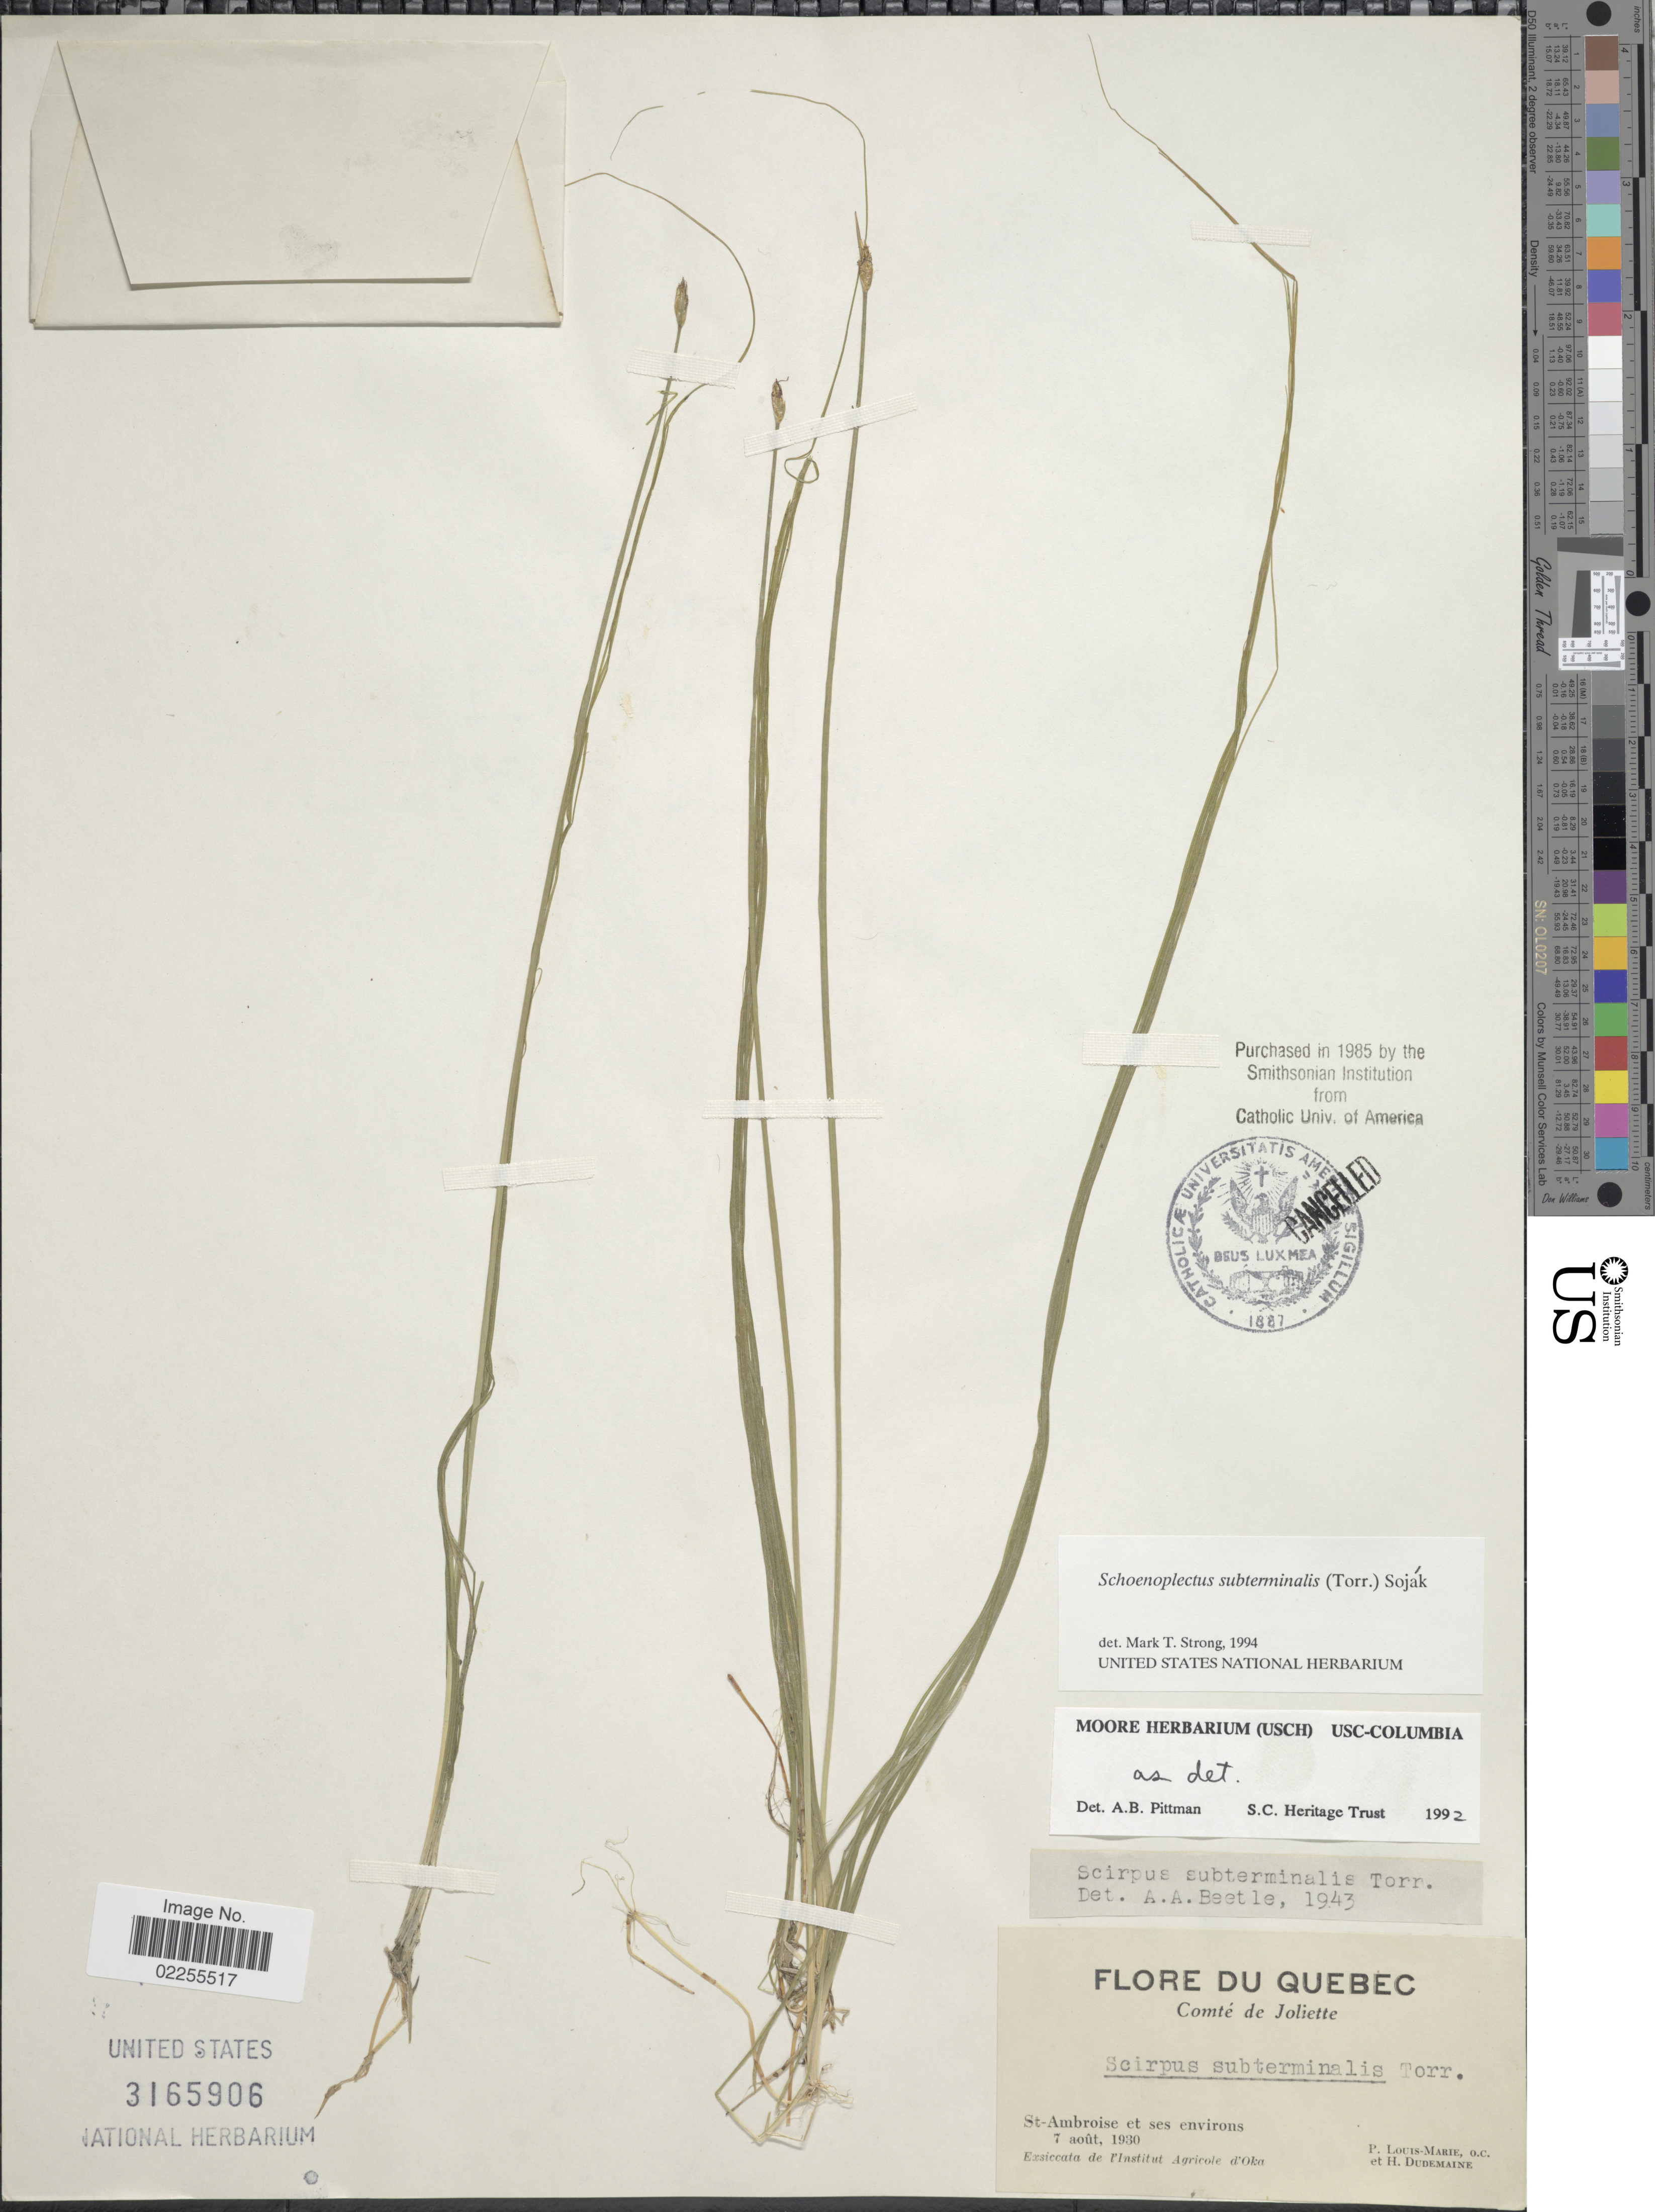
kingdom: Plantae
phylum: Tracheophyta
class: Liliopsida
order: Poales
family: Cyperaceae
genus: Schoenoplectus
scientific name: Schoenoplectus subterminalis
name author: (Torr.) Soják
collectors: L.-M. LaLonde & H. Dudemaine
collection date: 1930-08-07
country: Canada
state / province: Quebec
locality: Comte de Joliette, St-Ambroise et ses environs.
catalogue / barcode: US 3165906